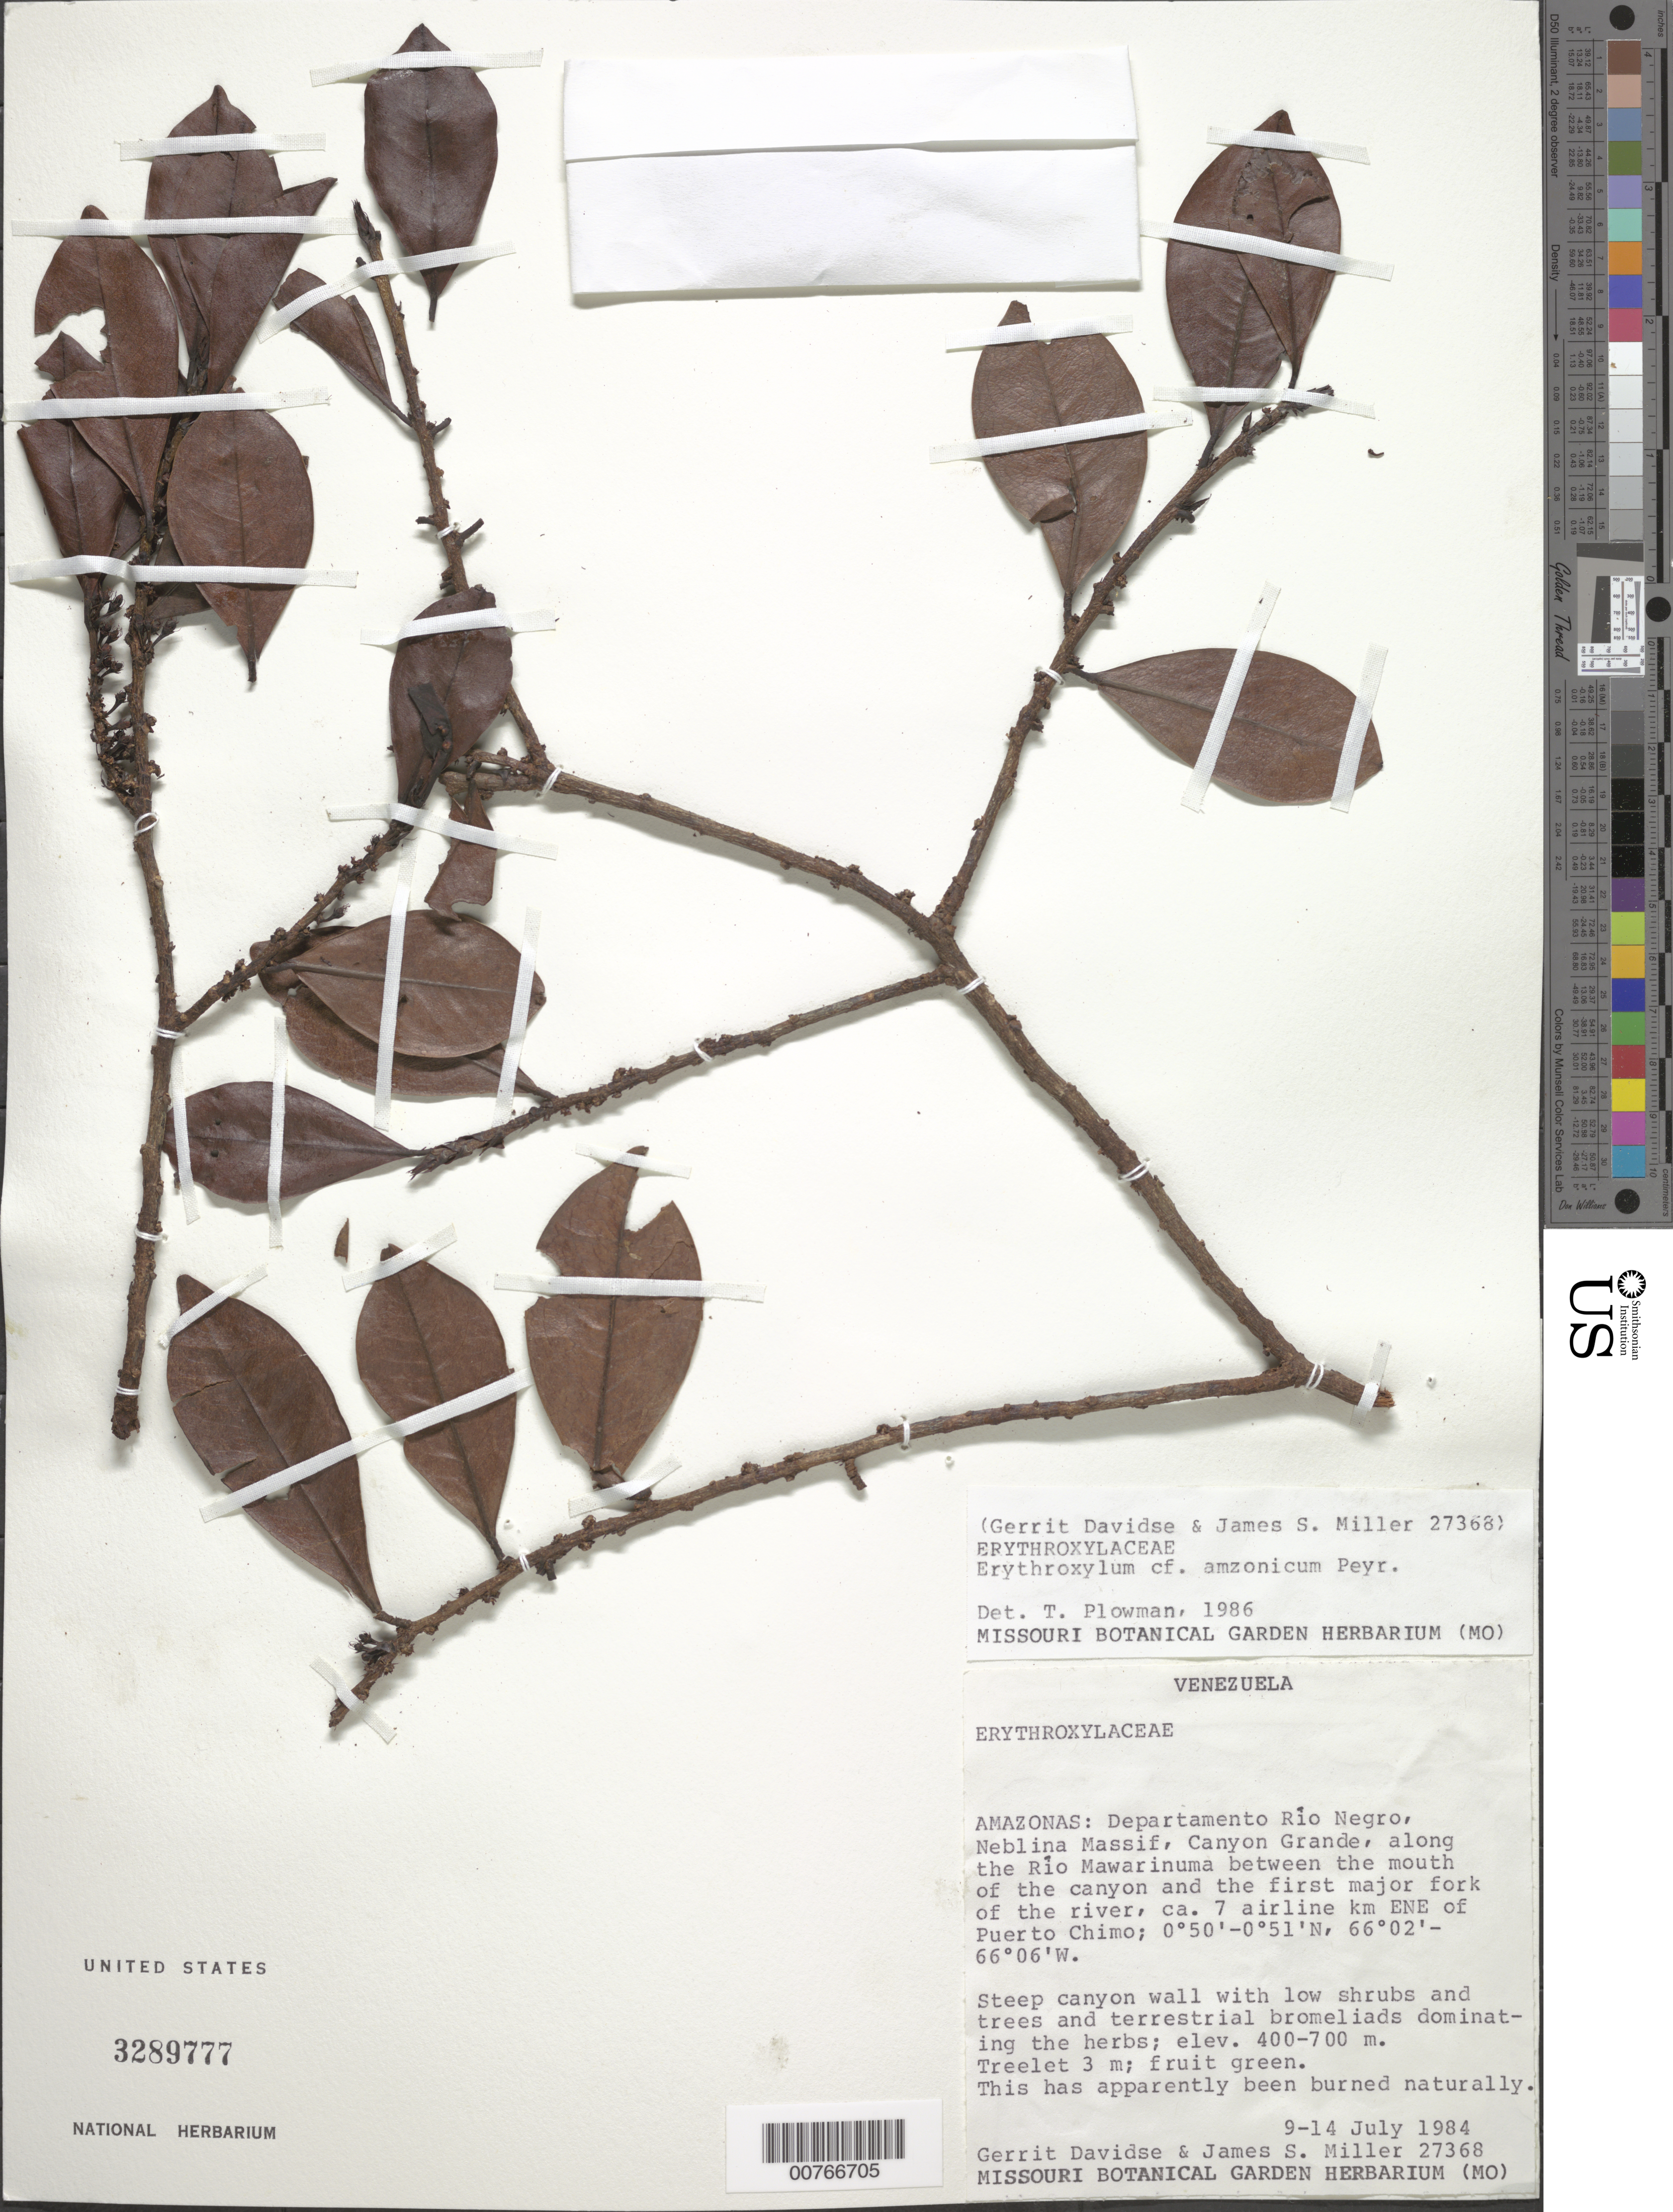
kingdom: Plantae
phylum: Tracheophyta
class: Magnoliopsida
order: Malpighiales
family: Erythroxylaceae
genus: Erythroxylum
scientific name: Erythroxylum amazonicum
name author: Peyr.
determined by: Plowman, Timothy C.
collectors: G. Davidse & J. S. Miller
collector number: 27368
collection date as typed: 9-Jul-84 to 14-Jul-84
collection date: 1984-07-09/1984-07-14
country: Venezuela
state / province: Amazonas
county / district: Río Negro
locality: Neblina Massif, Canyon Grande, along Río Mawarinuma, 7 airline km E-NE of Puerto Chimo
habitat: Steep canyon wall with low shrubs and trees; bromeliads dominating; apparently been burned naturally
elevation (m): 400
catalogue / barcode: US 3289777